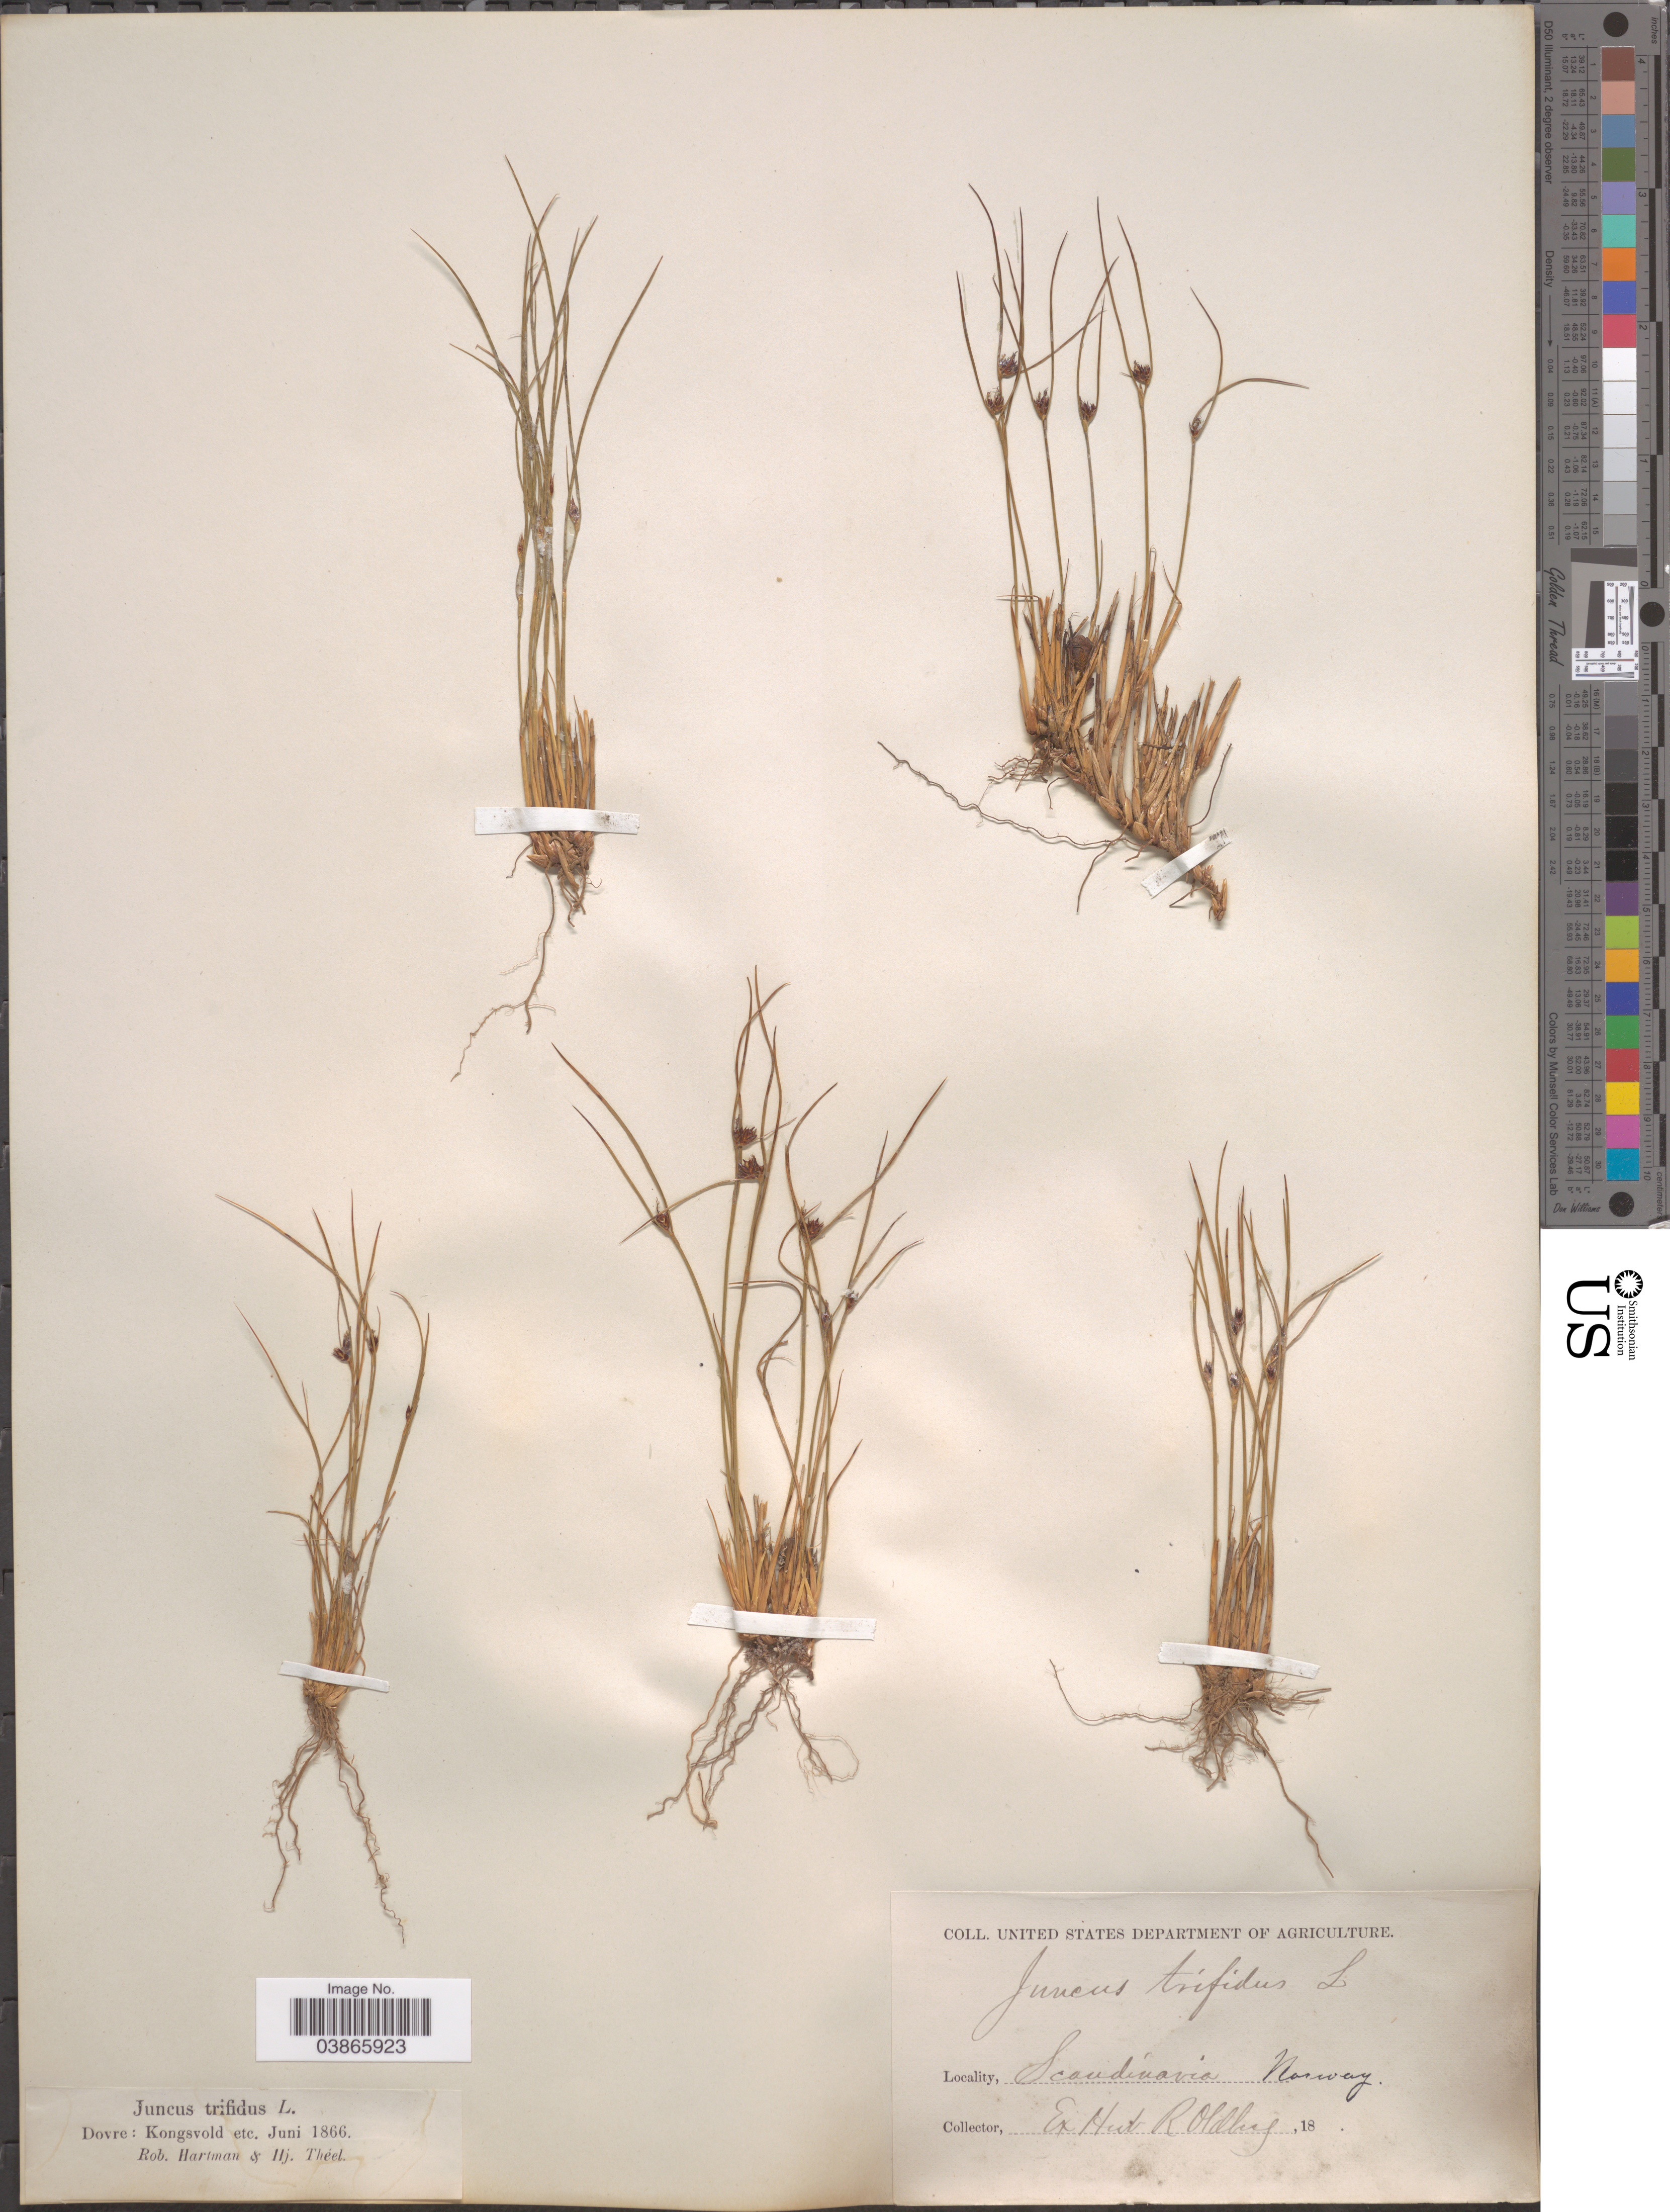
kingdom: Plantae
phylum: Tracheophyta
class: Liliopsida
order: Poales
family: Juncaceae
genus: Juncus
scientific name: Juncus trifidus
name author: L.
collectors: ex herb. R. Oldberg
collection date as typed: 18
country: Norway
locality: Scandinavia.